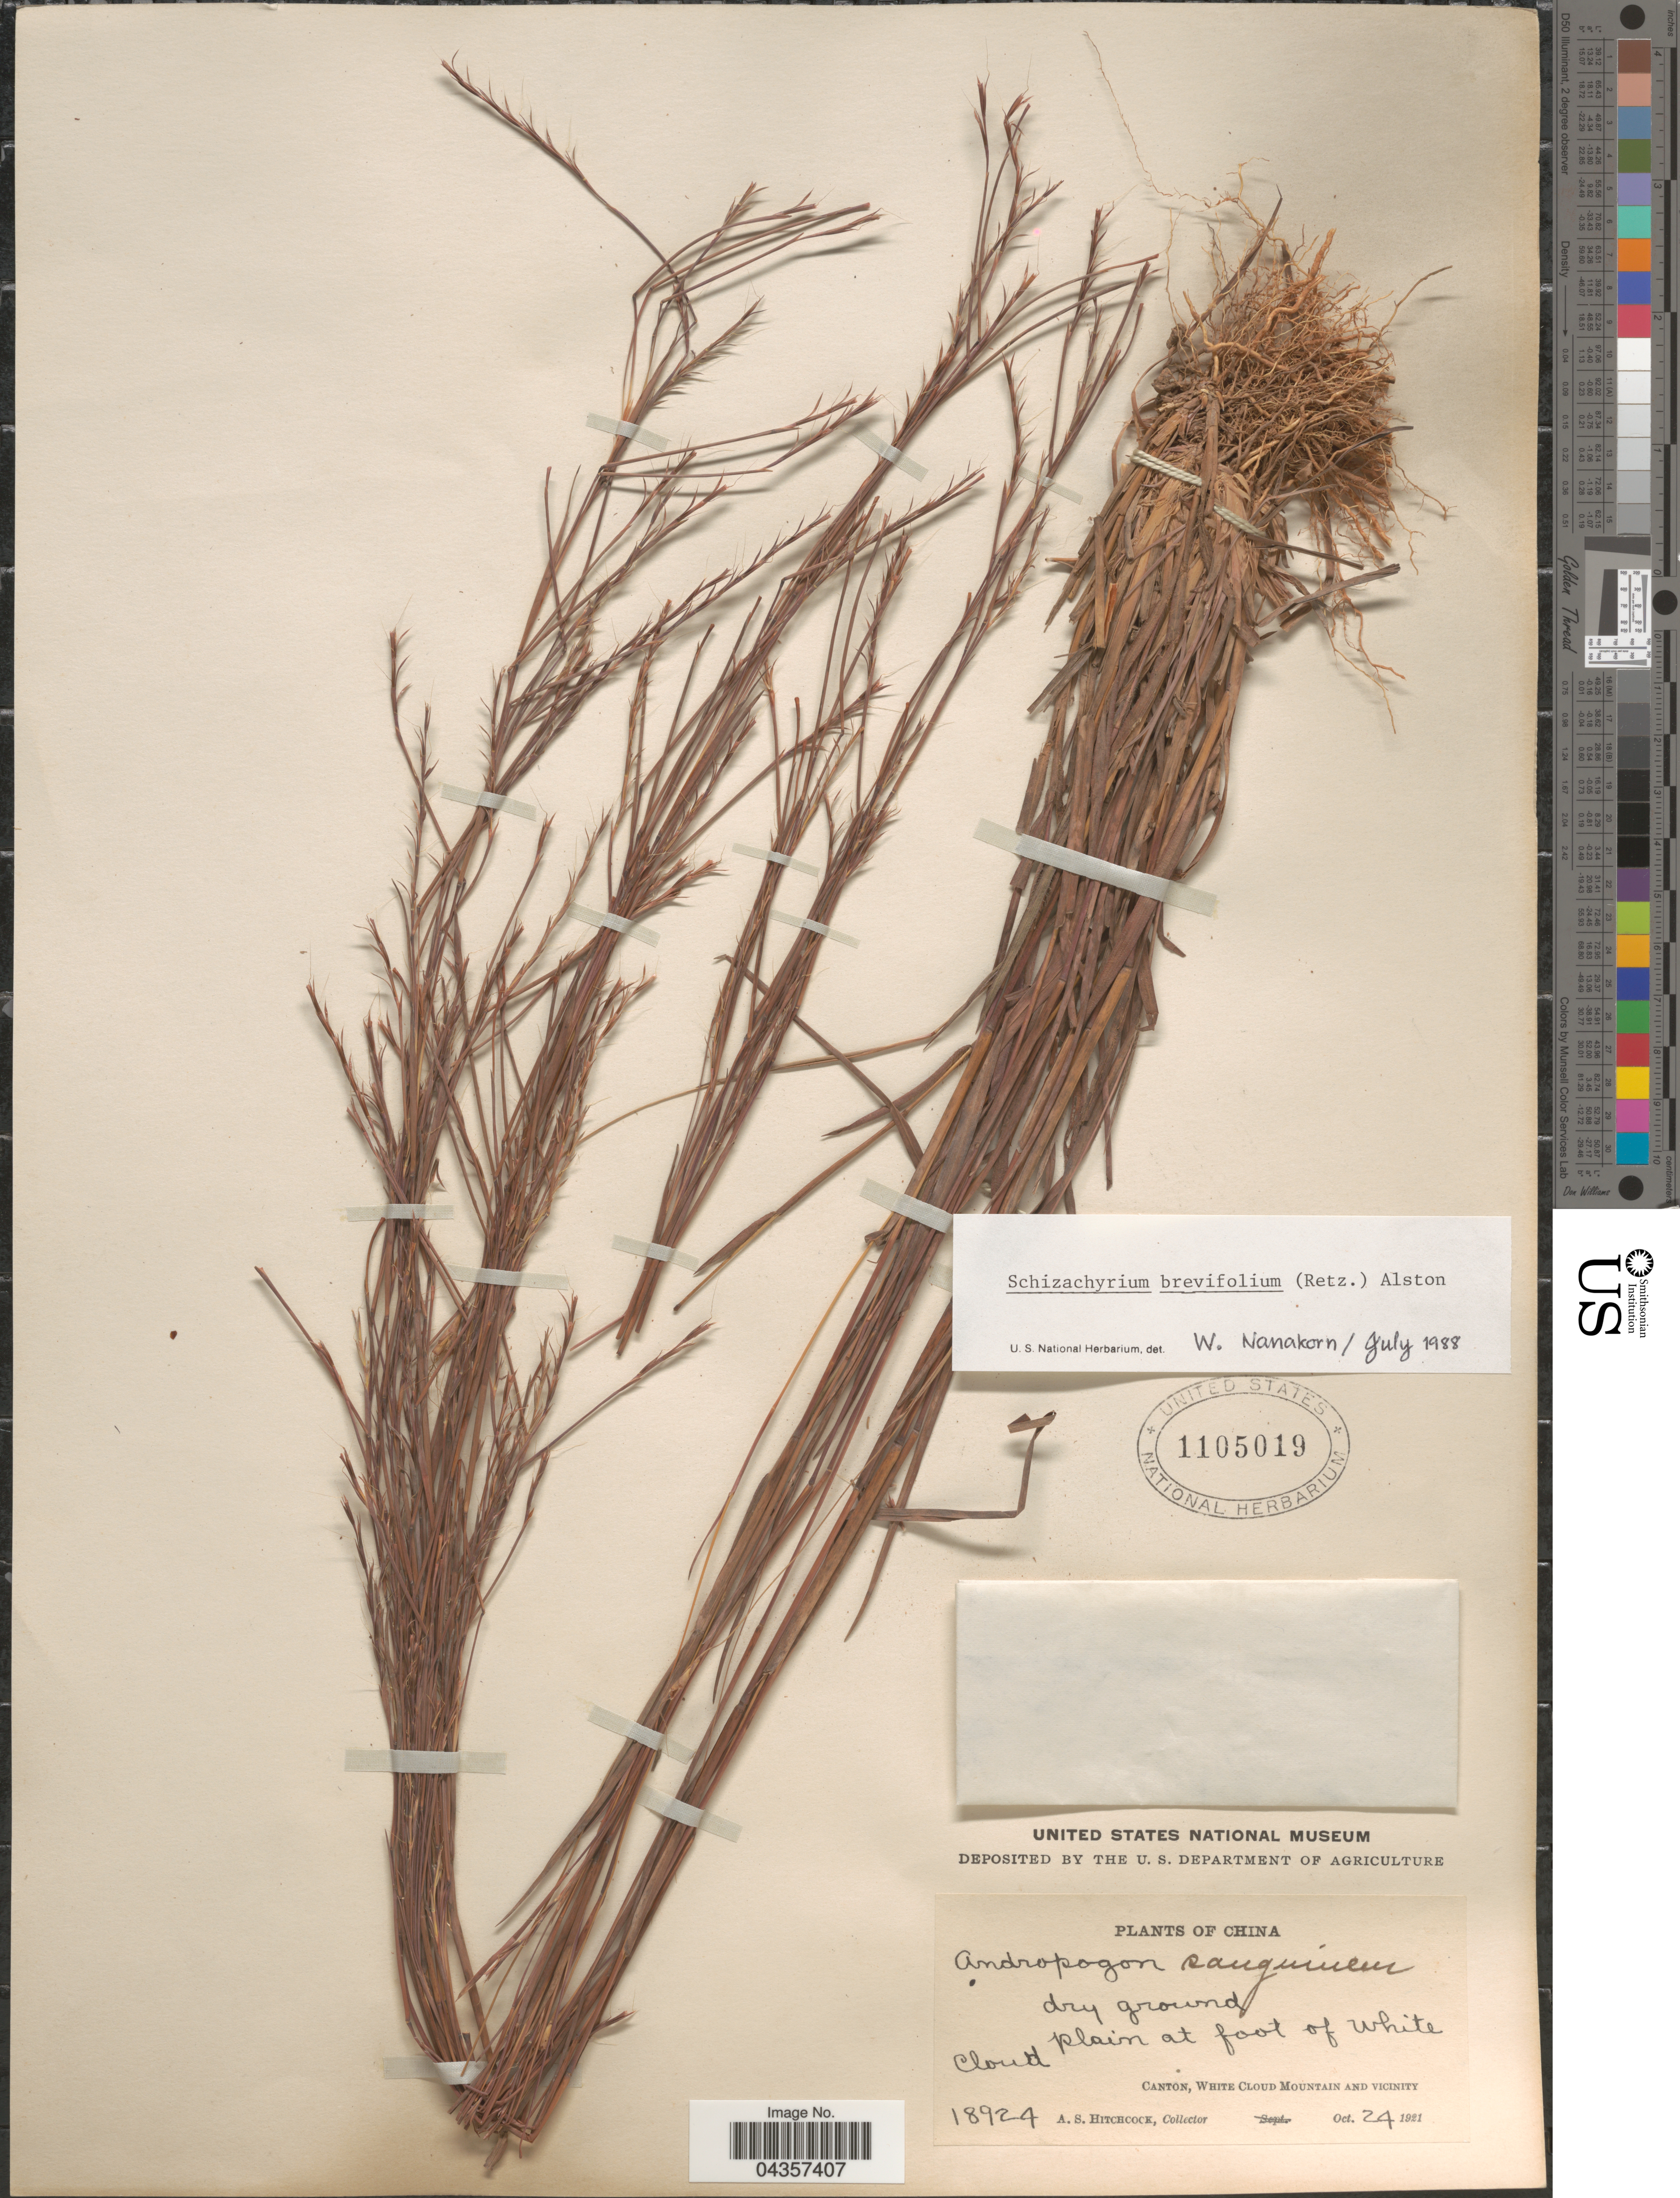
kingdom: Plantae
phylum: Tracheophyta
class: Liliopsida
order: Poales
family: Poaceae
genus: Schizachyrium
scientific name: Schizachyrium sanguineum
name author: (Retz.) Alston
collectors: A. S. Hitchcock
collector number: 18924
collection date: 1921-10-24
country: China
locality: Plain at foot of White Cloud. Canton, White Cloud Mountain and vicinity.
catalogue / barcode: US 1105019